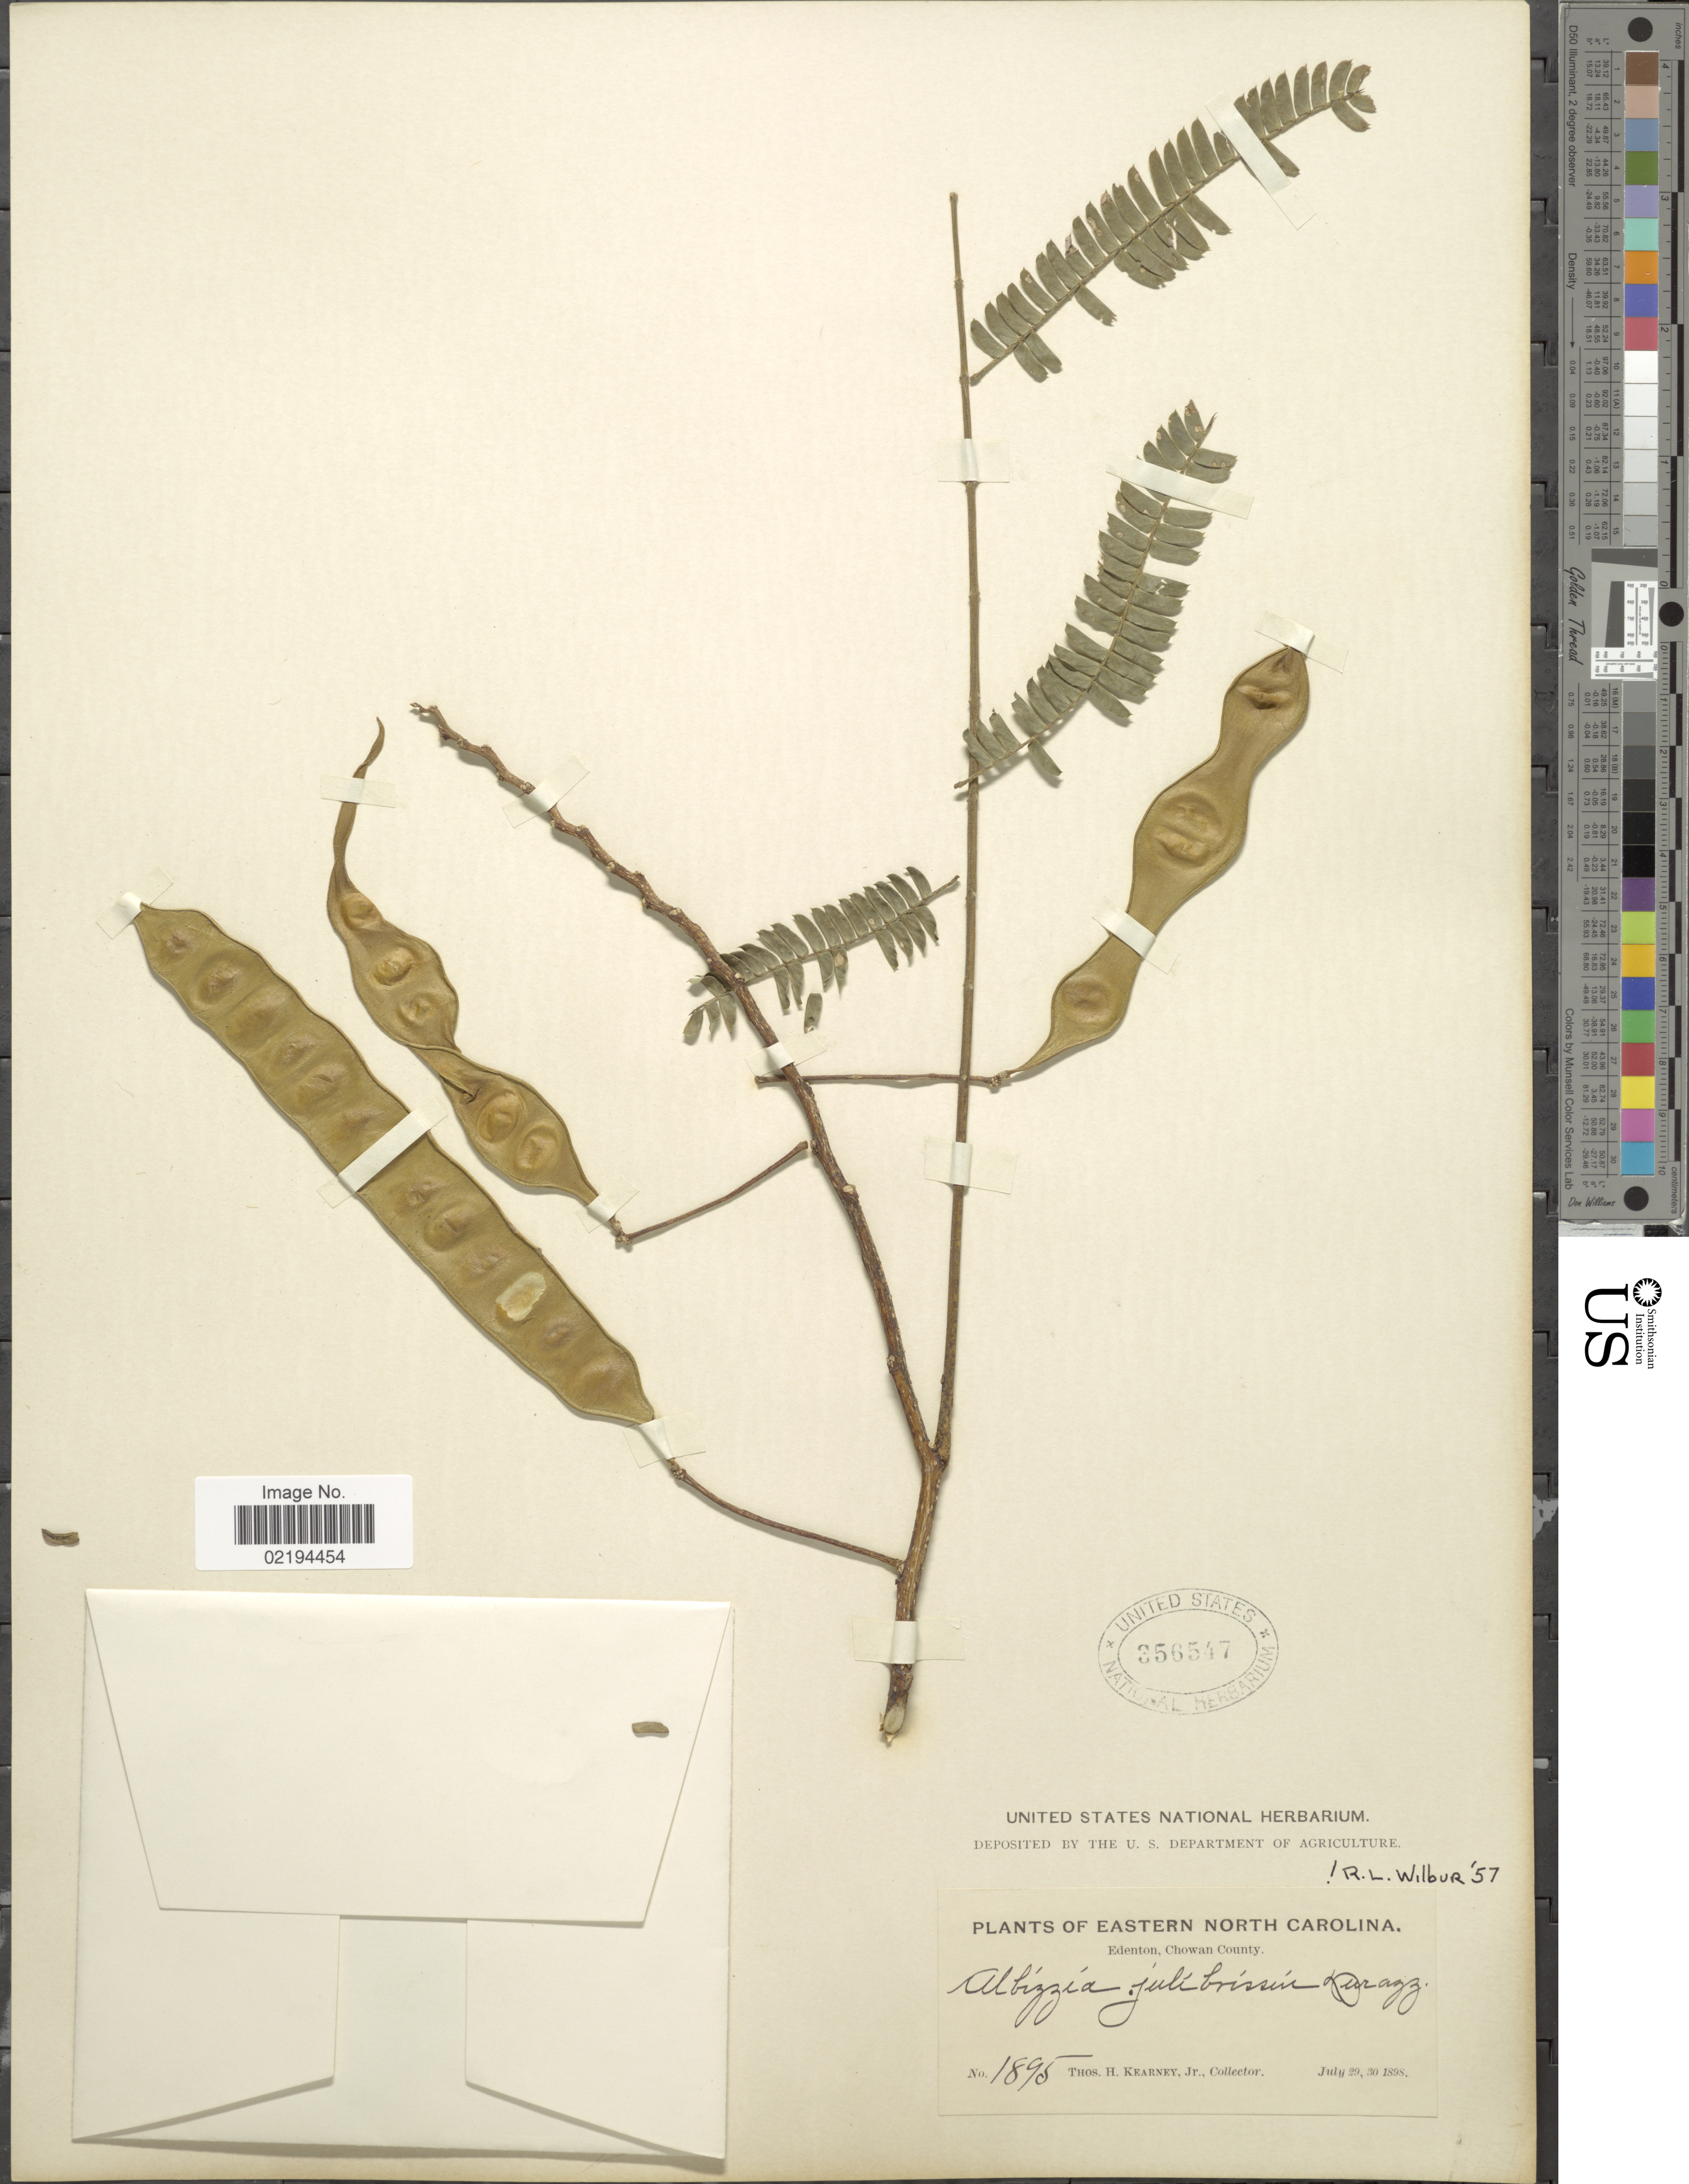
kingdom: Plantae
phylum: Tracheophyta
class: Magnoliopsida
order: Fabales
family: Fabaceae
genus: Albizia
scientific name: Albizia julibrissin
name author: Durazz.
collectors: T. H. Kearney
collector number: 1895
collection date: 1898-07-29/1898-07-30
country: United States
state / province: North Carolina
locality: Eastern North Carolina, Edenton, Chowan County.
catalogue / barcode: US 356547